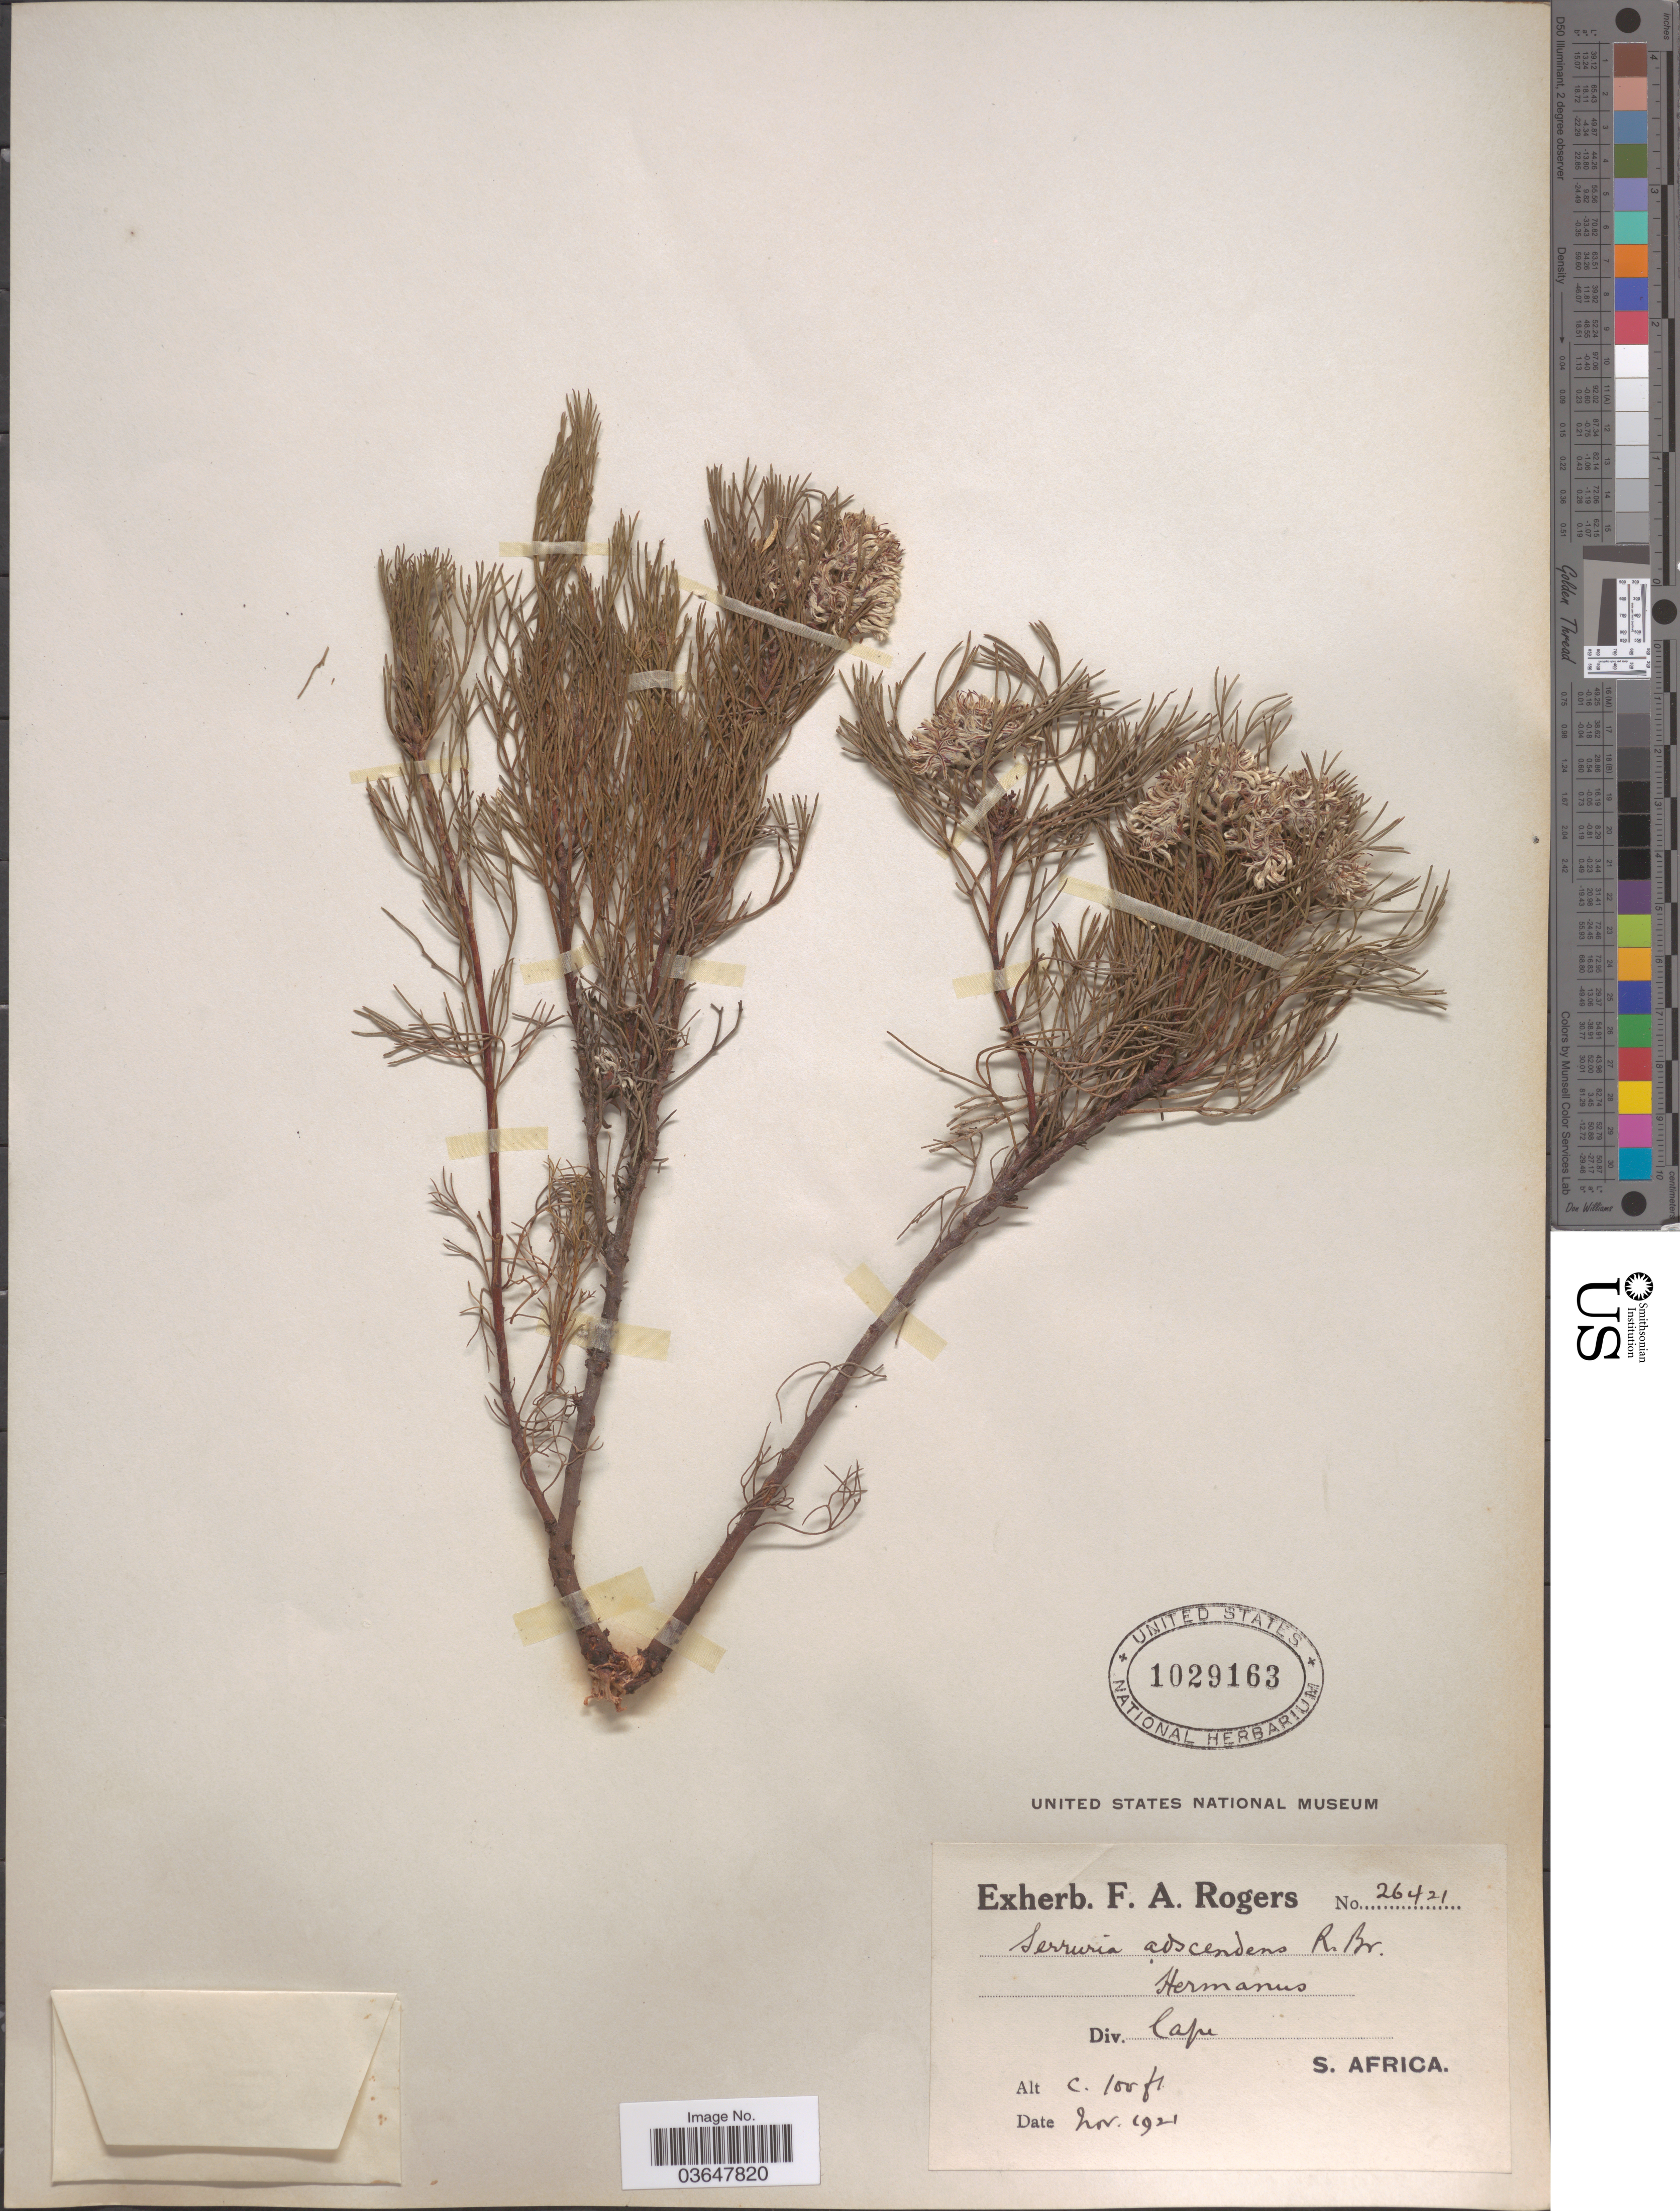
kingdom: Plantae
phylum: Tracheophyta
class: Magnoliopsida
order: Proteales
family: Proteaceae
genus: Serruria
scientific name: Serruria adscendens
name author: R. Br.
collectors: ex herb. F. A. Rogers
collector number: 26421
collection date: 1921-11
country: South Africa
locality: Hermanus. Div. Cape. S. Africa.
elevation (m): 30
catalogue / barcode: US 1029163